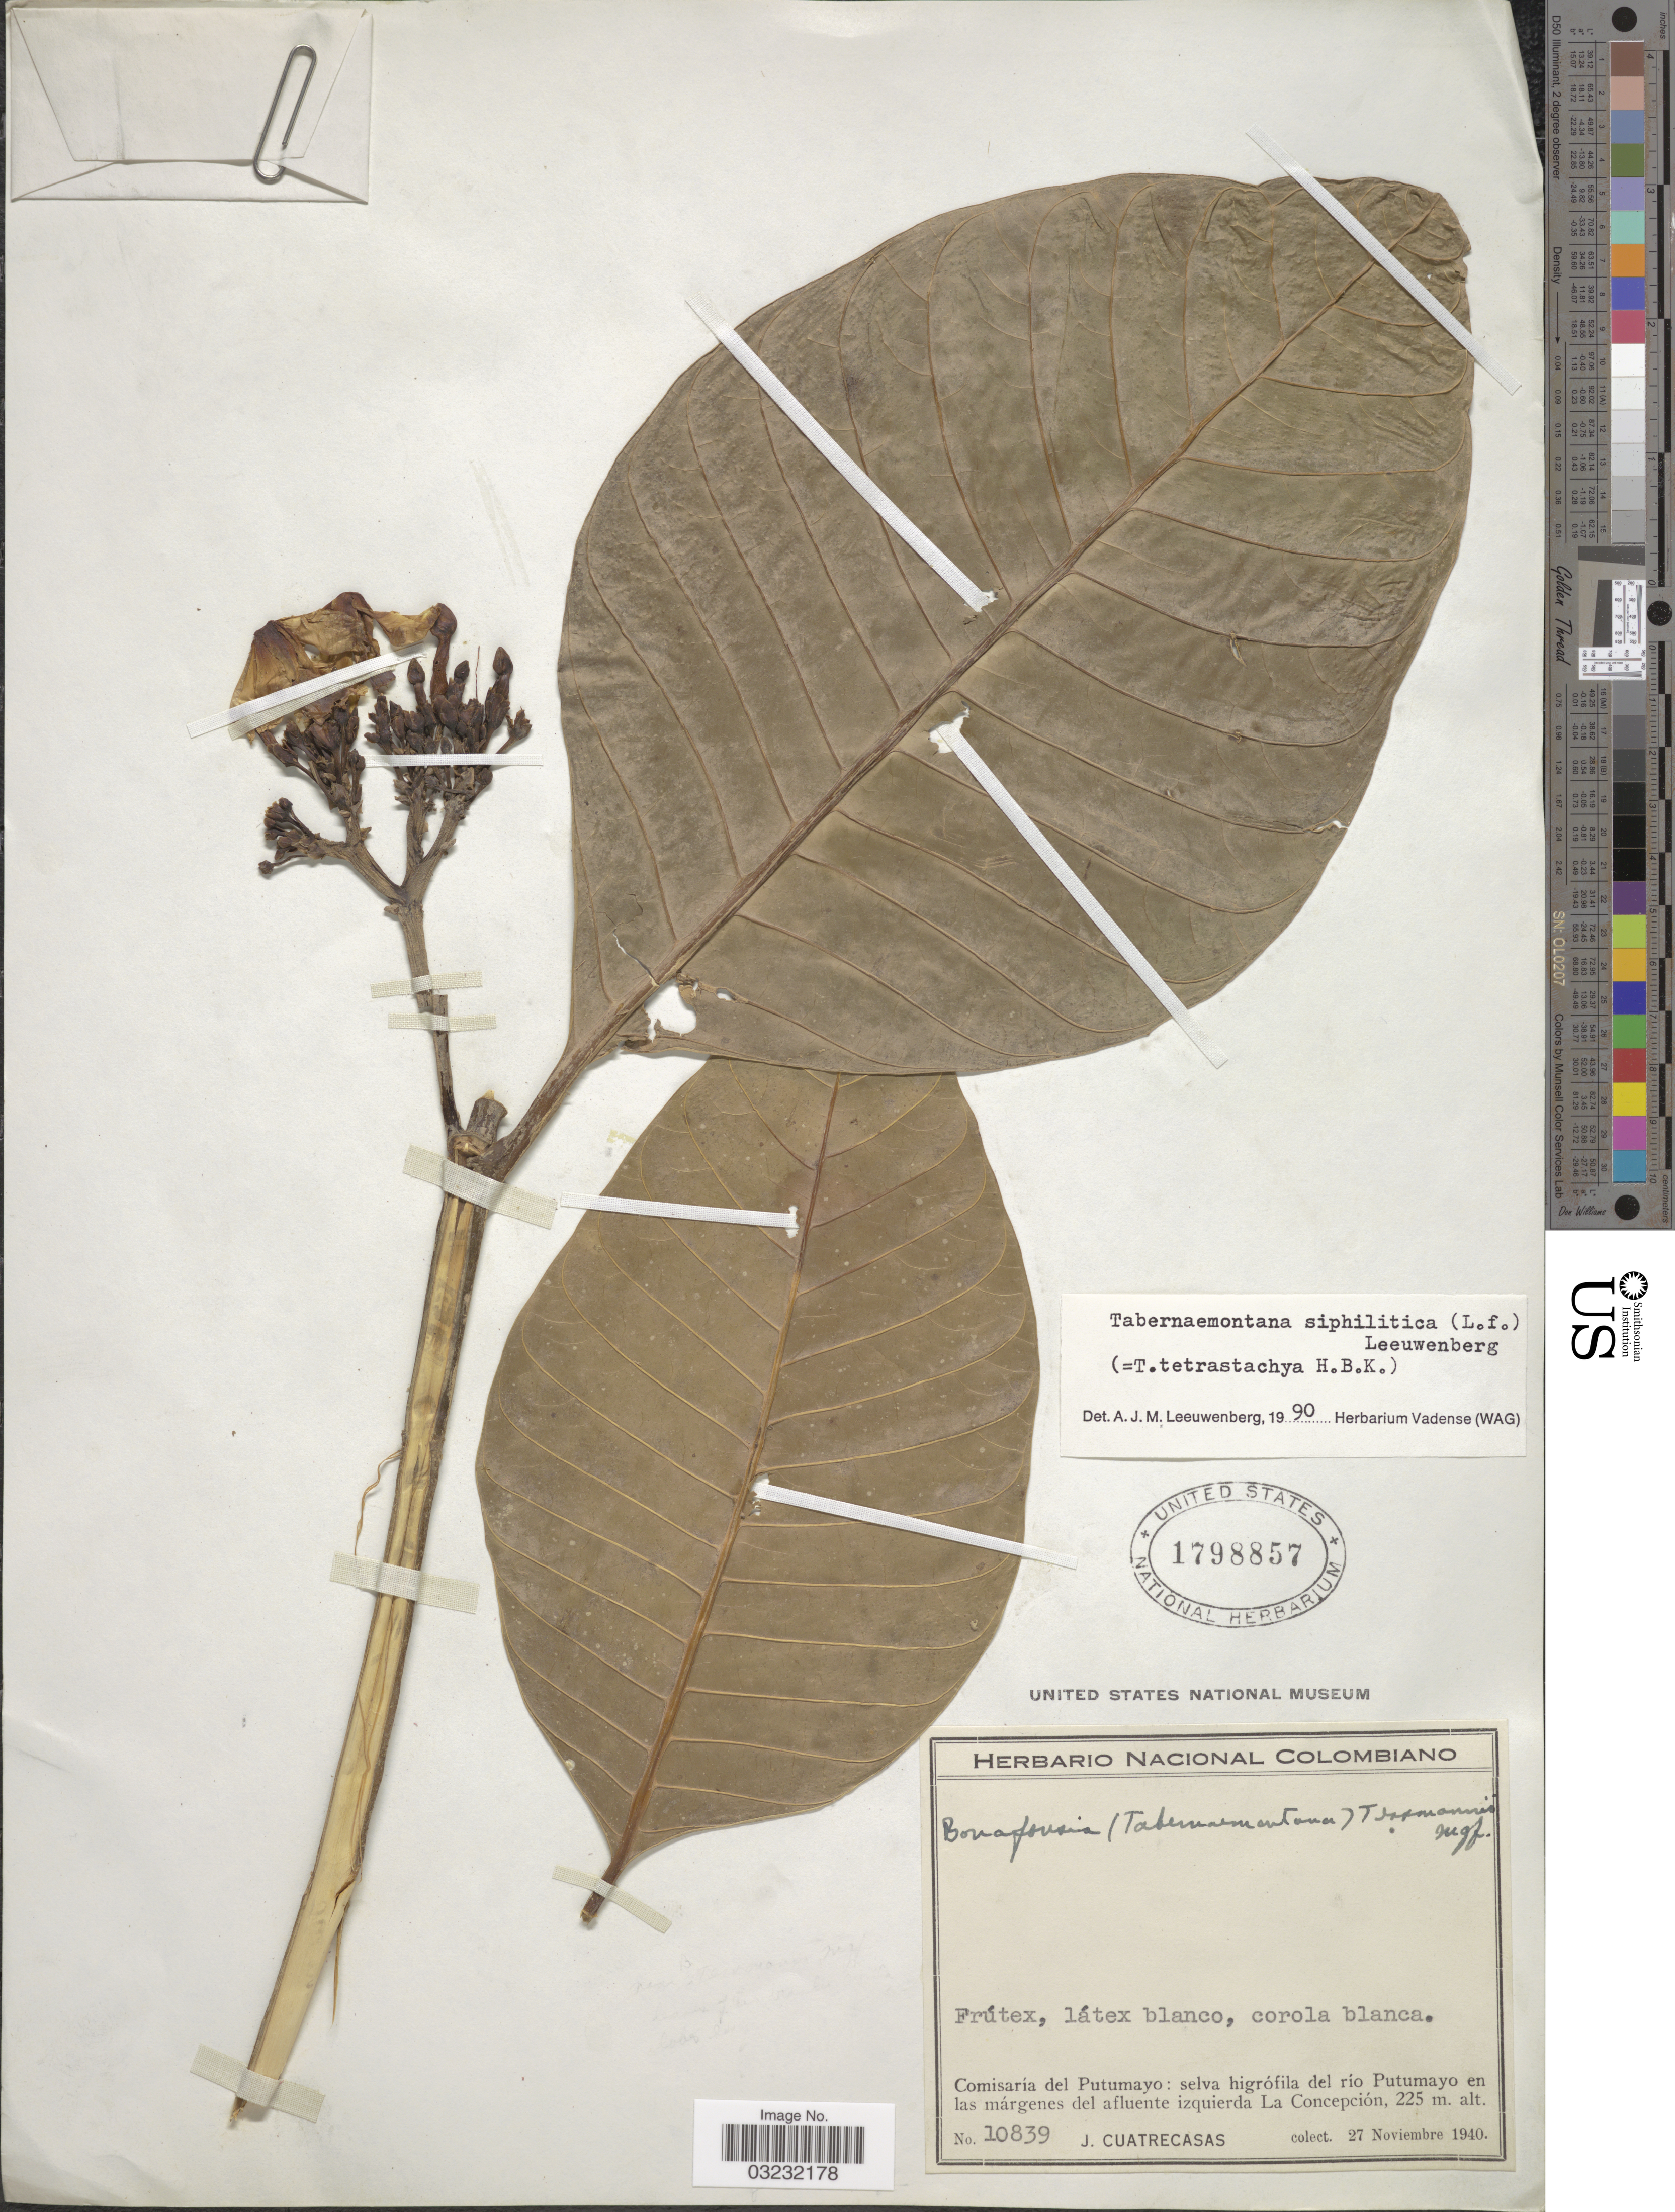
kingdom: Plantae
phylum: Tracheophyta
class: Magnoliopsida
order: Gentianales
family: Apocynaceae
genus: Tabernaemontana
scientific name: Tabernaemontana siphilitica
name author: (L. f.) Leeuwenb.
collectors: J. Cuatrecasas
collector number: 10839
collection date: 1940-11-27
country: Colombia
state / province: Putumayo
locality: Comisaría del Putumayo: selva higrófila del río Putumayo en las márgenes del afluente izquierda La Concepción.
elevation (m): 225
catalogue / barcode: US 1798857